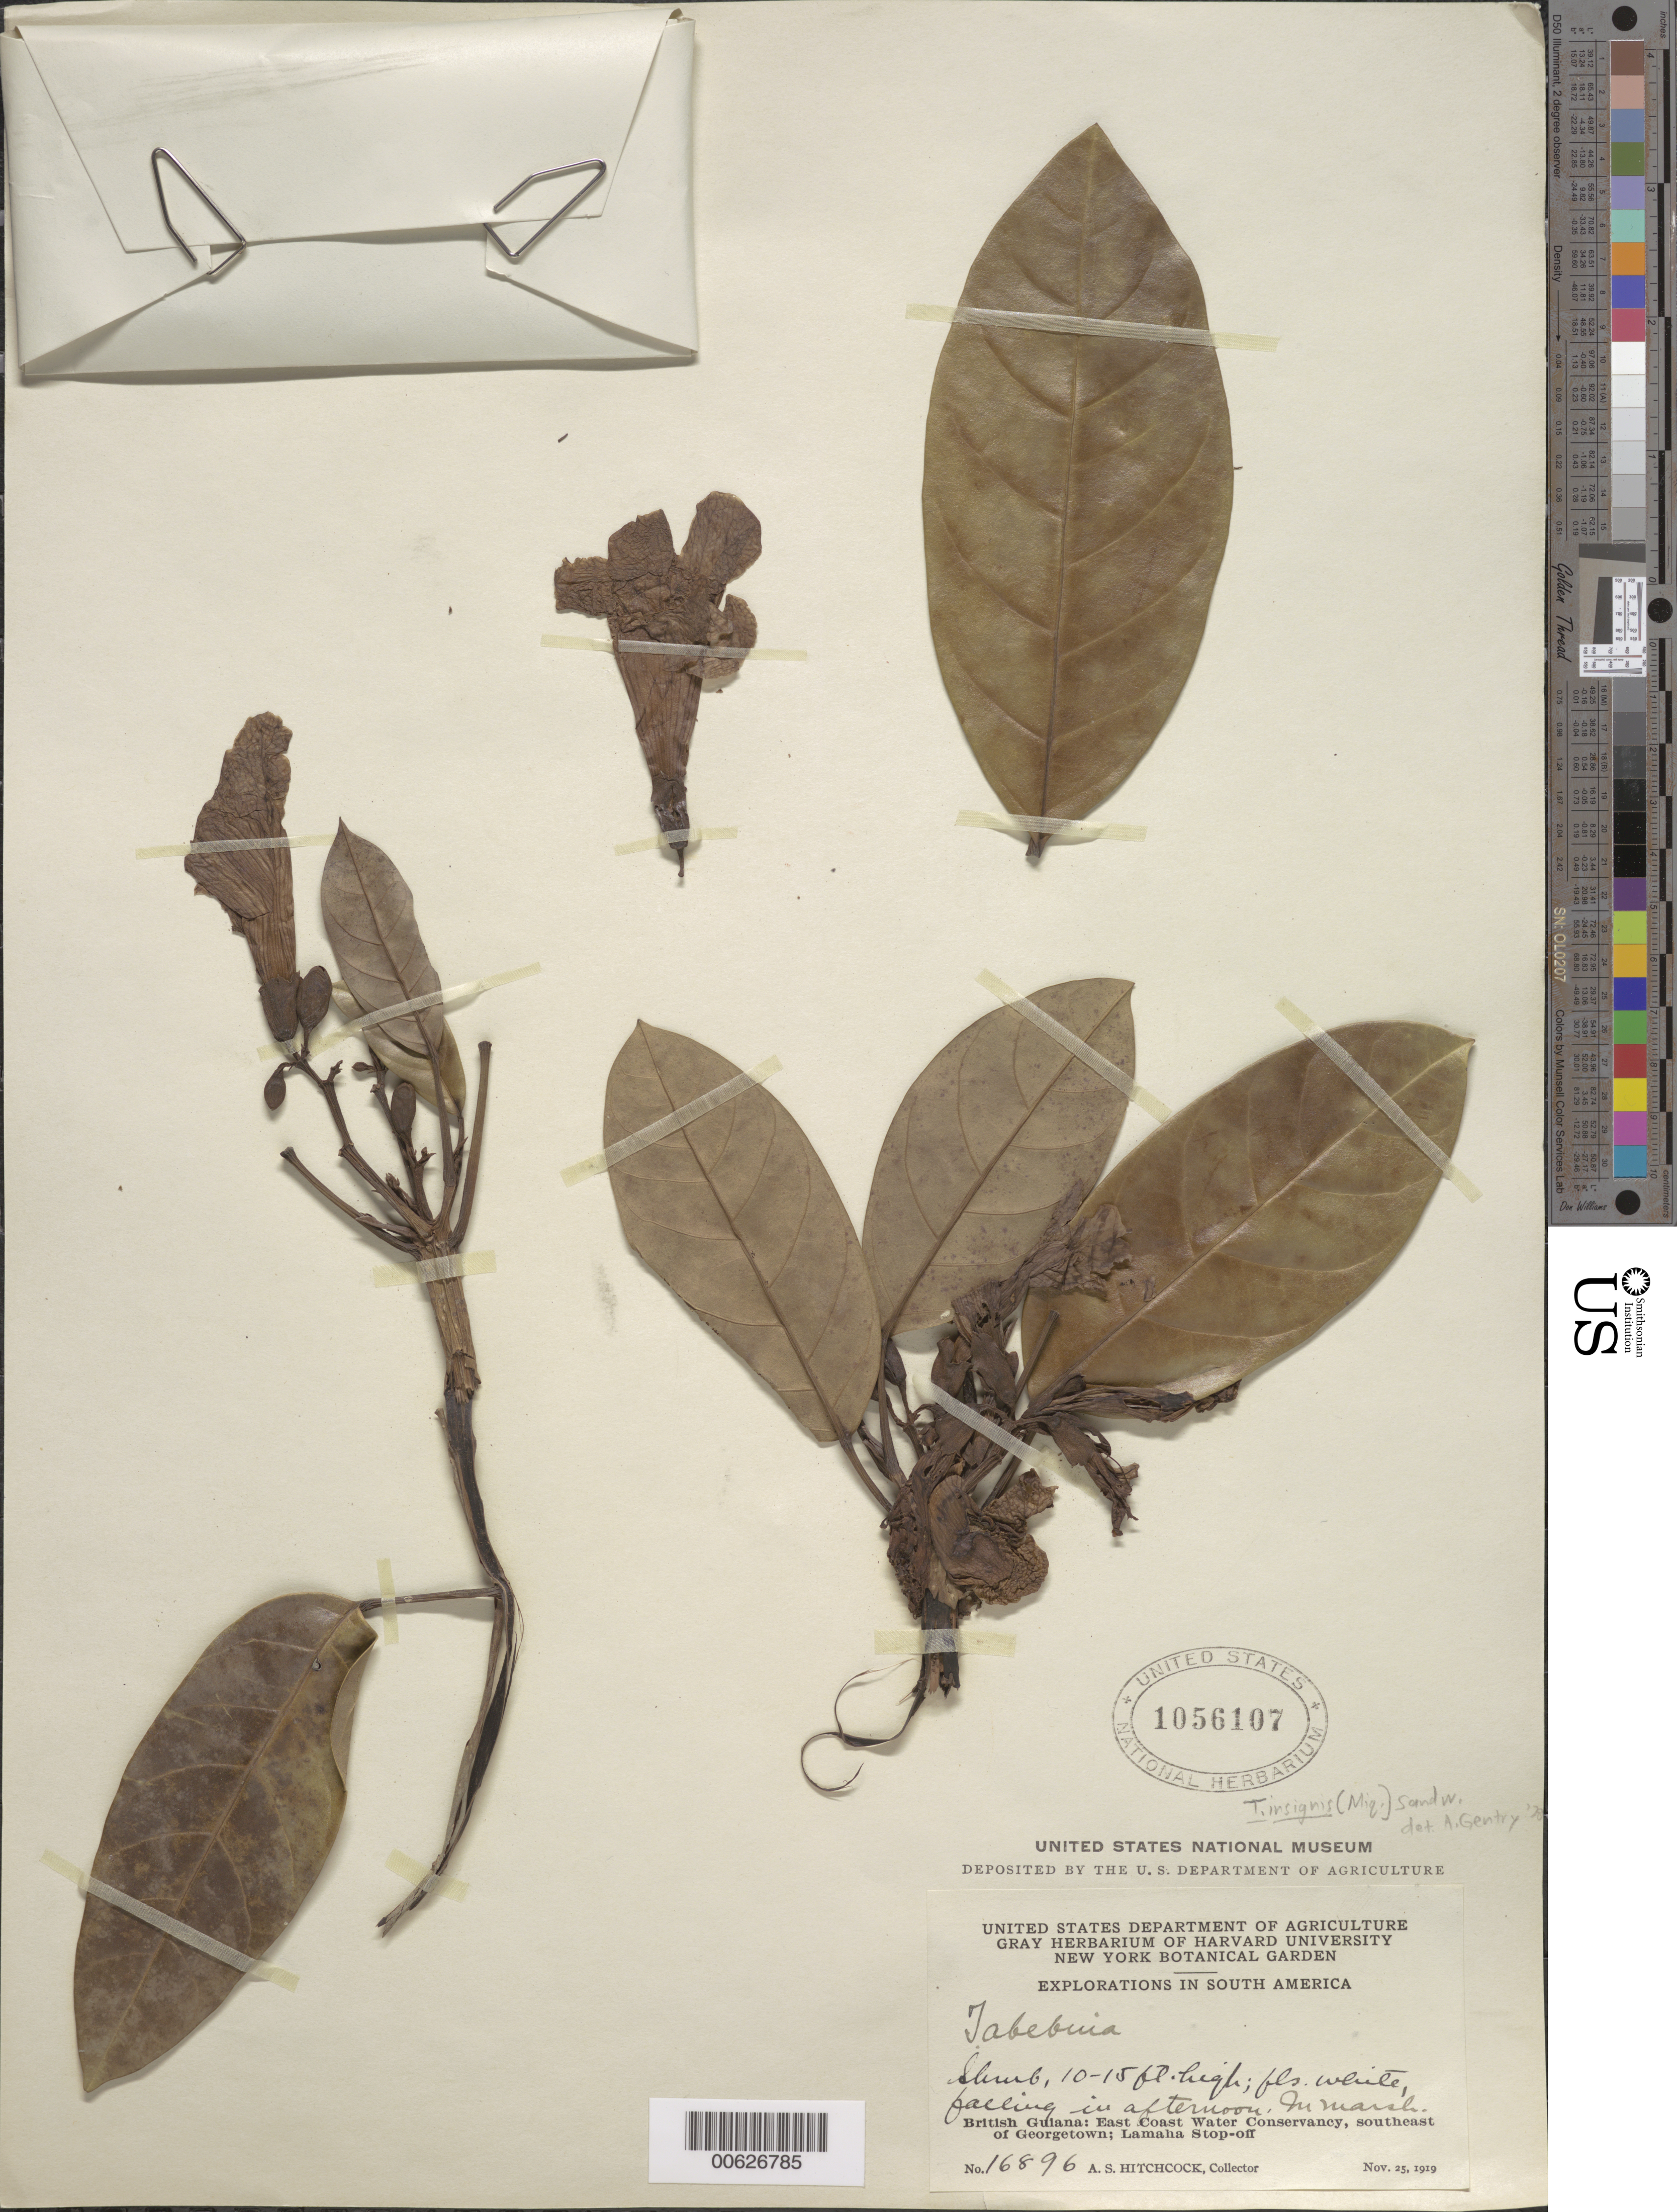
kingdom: Plantae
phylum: Tracheophyta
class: Magnoliopsida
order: Lamiales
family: Bignoniaceae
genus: Tabebuia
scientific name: Tabebuia insignis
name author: (Miq.) Sandwith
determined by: Gentry, A. H.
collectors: A. S. Hitchcock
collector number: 16896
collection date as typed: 25-Nov-19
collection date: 1919-11-25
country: Guyana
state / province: Demerara-Mahaica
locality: Lamaha Stop-Off, Georgetown, SE of, East Coast Water Conservancy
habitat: Marsh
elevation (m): -2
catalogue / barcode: US 1056107